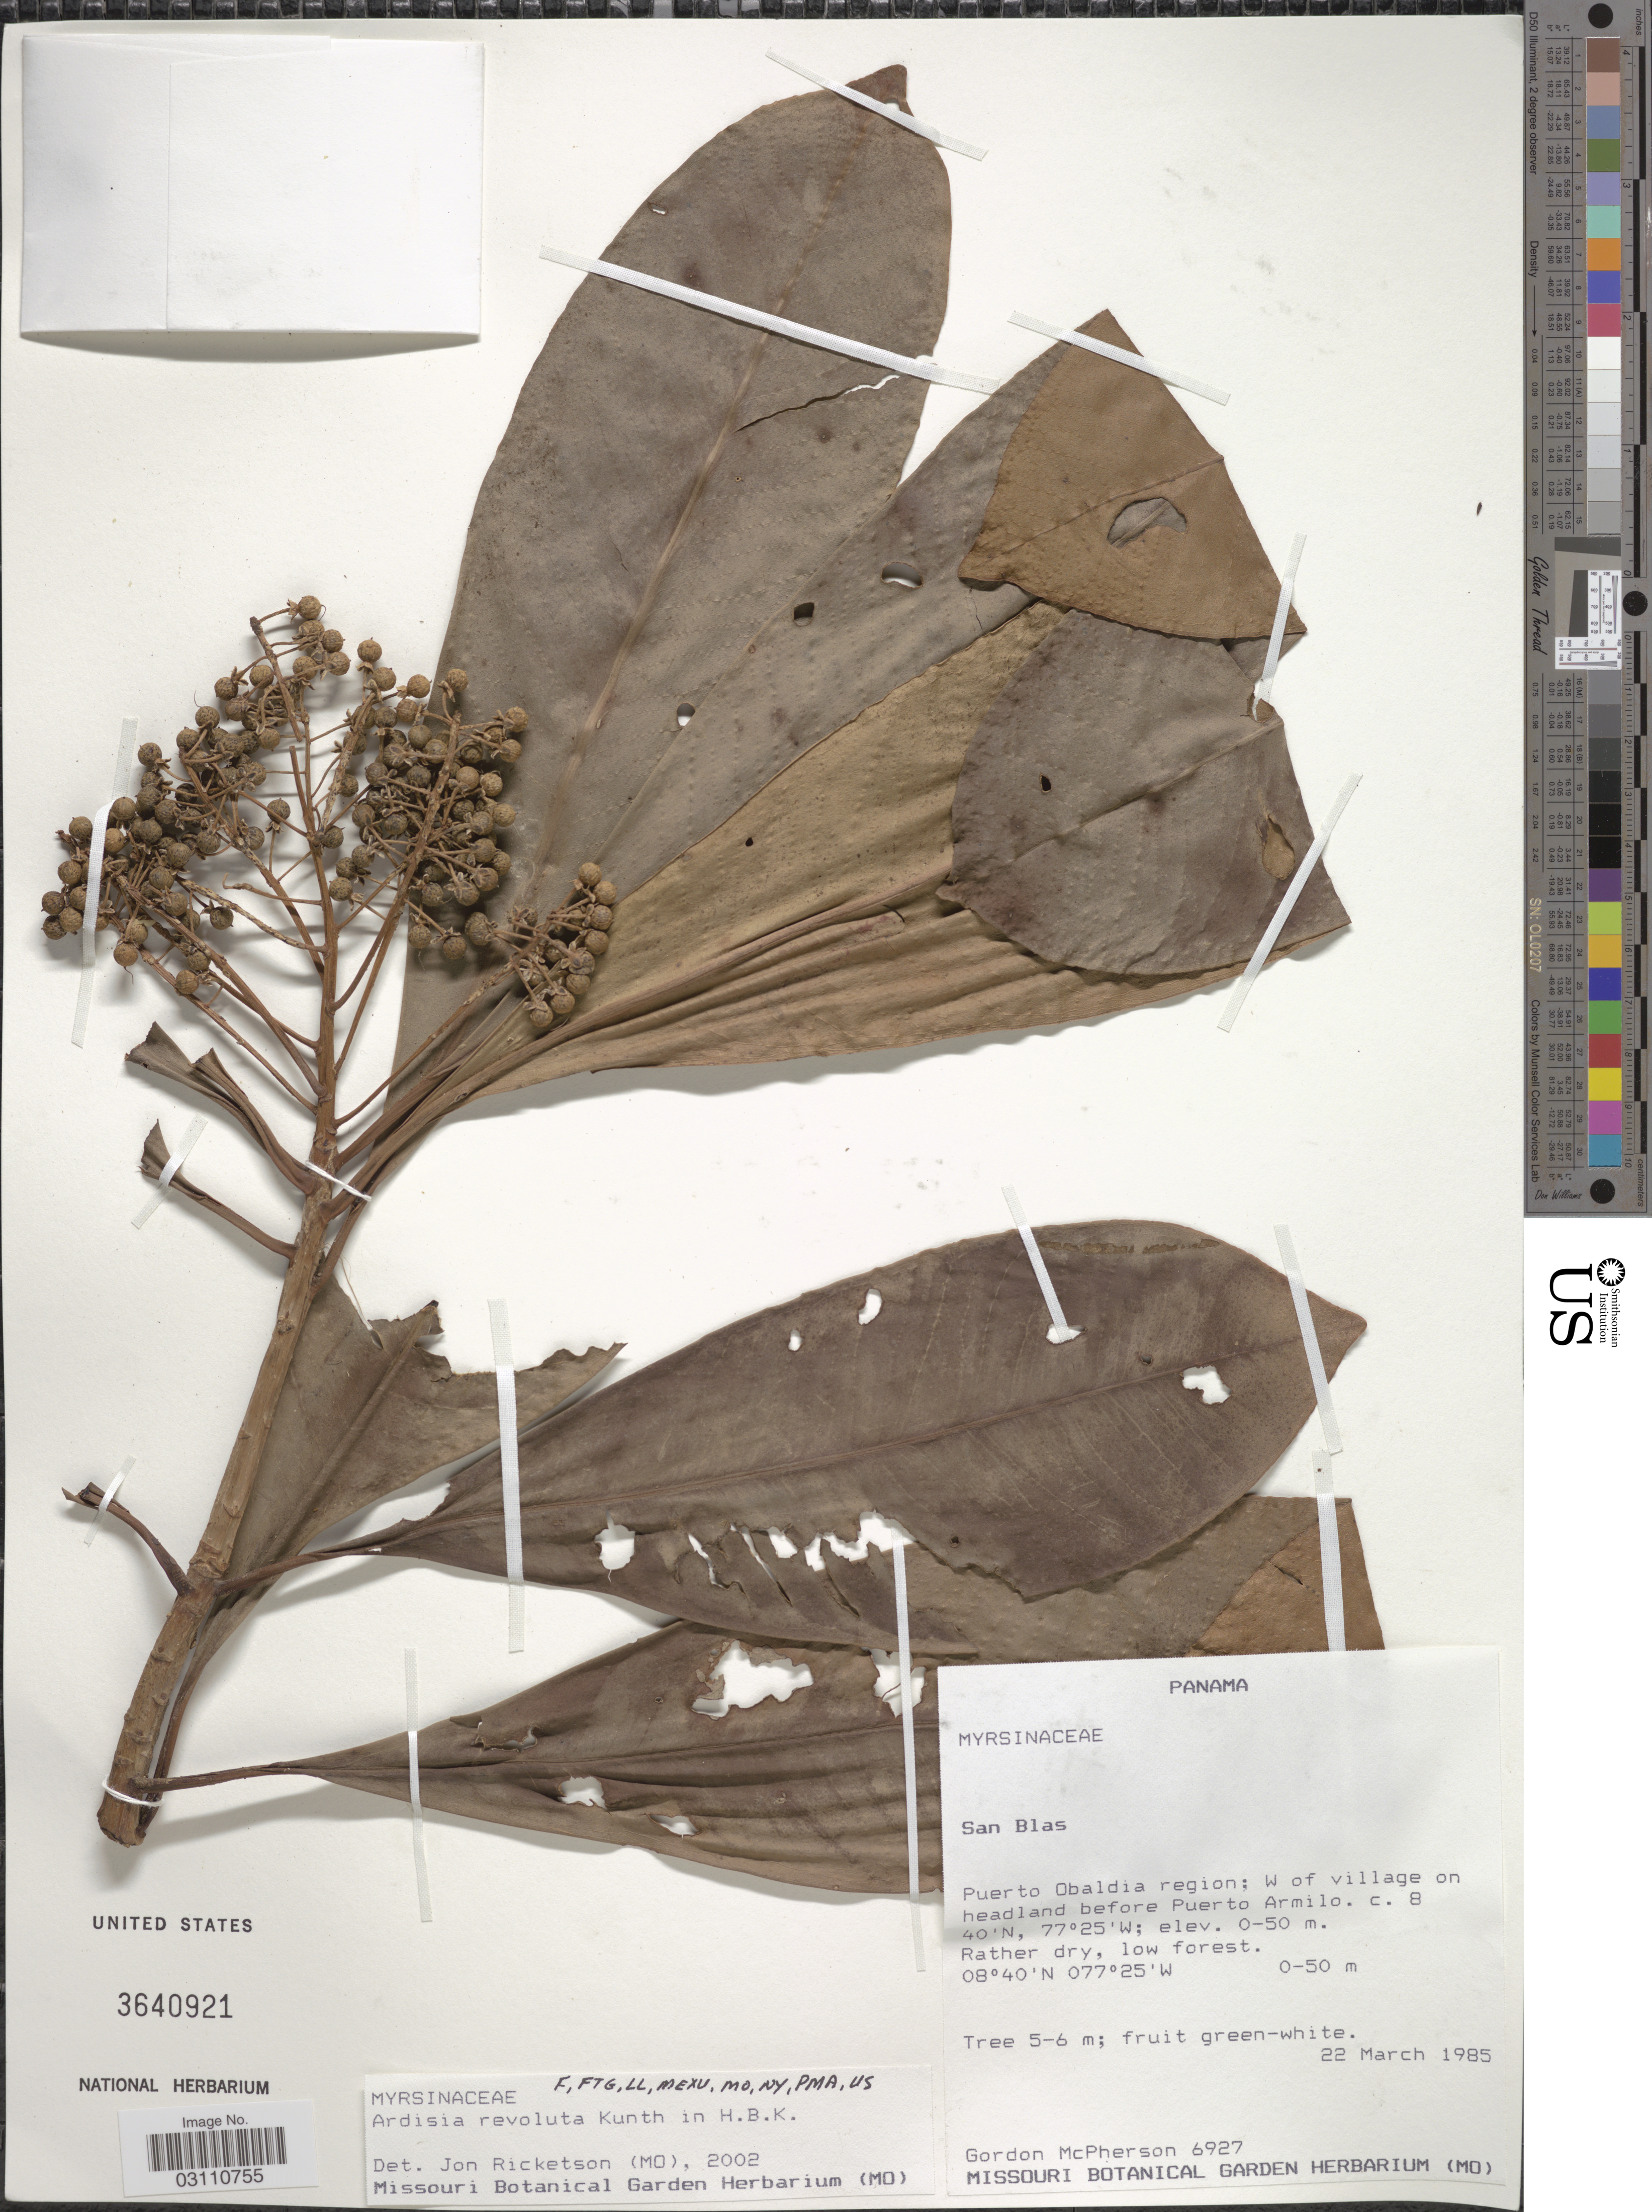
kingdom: Plantae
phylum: Tracheophyta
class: Magnoliopsida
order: Ericales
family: Primulaceae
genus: Ardisia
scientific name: Ardisia revoluta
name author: Kunth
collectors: G. McPherson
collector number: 6927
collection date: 1985-03-22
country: Panama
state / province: Kuna Yala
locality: San Blas. Puerto Obaldia region; W of village on headland before Puerto Armilo.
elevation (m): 0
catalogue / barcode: US 3640921